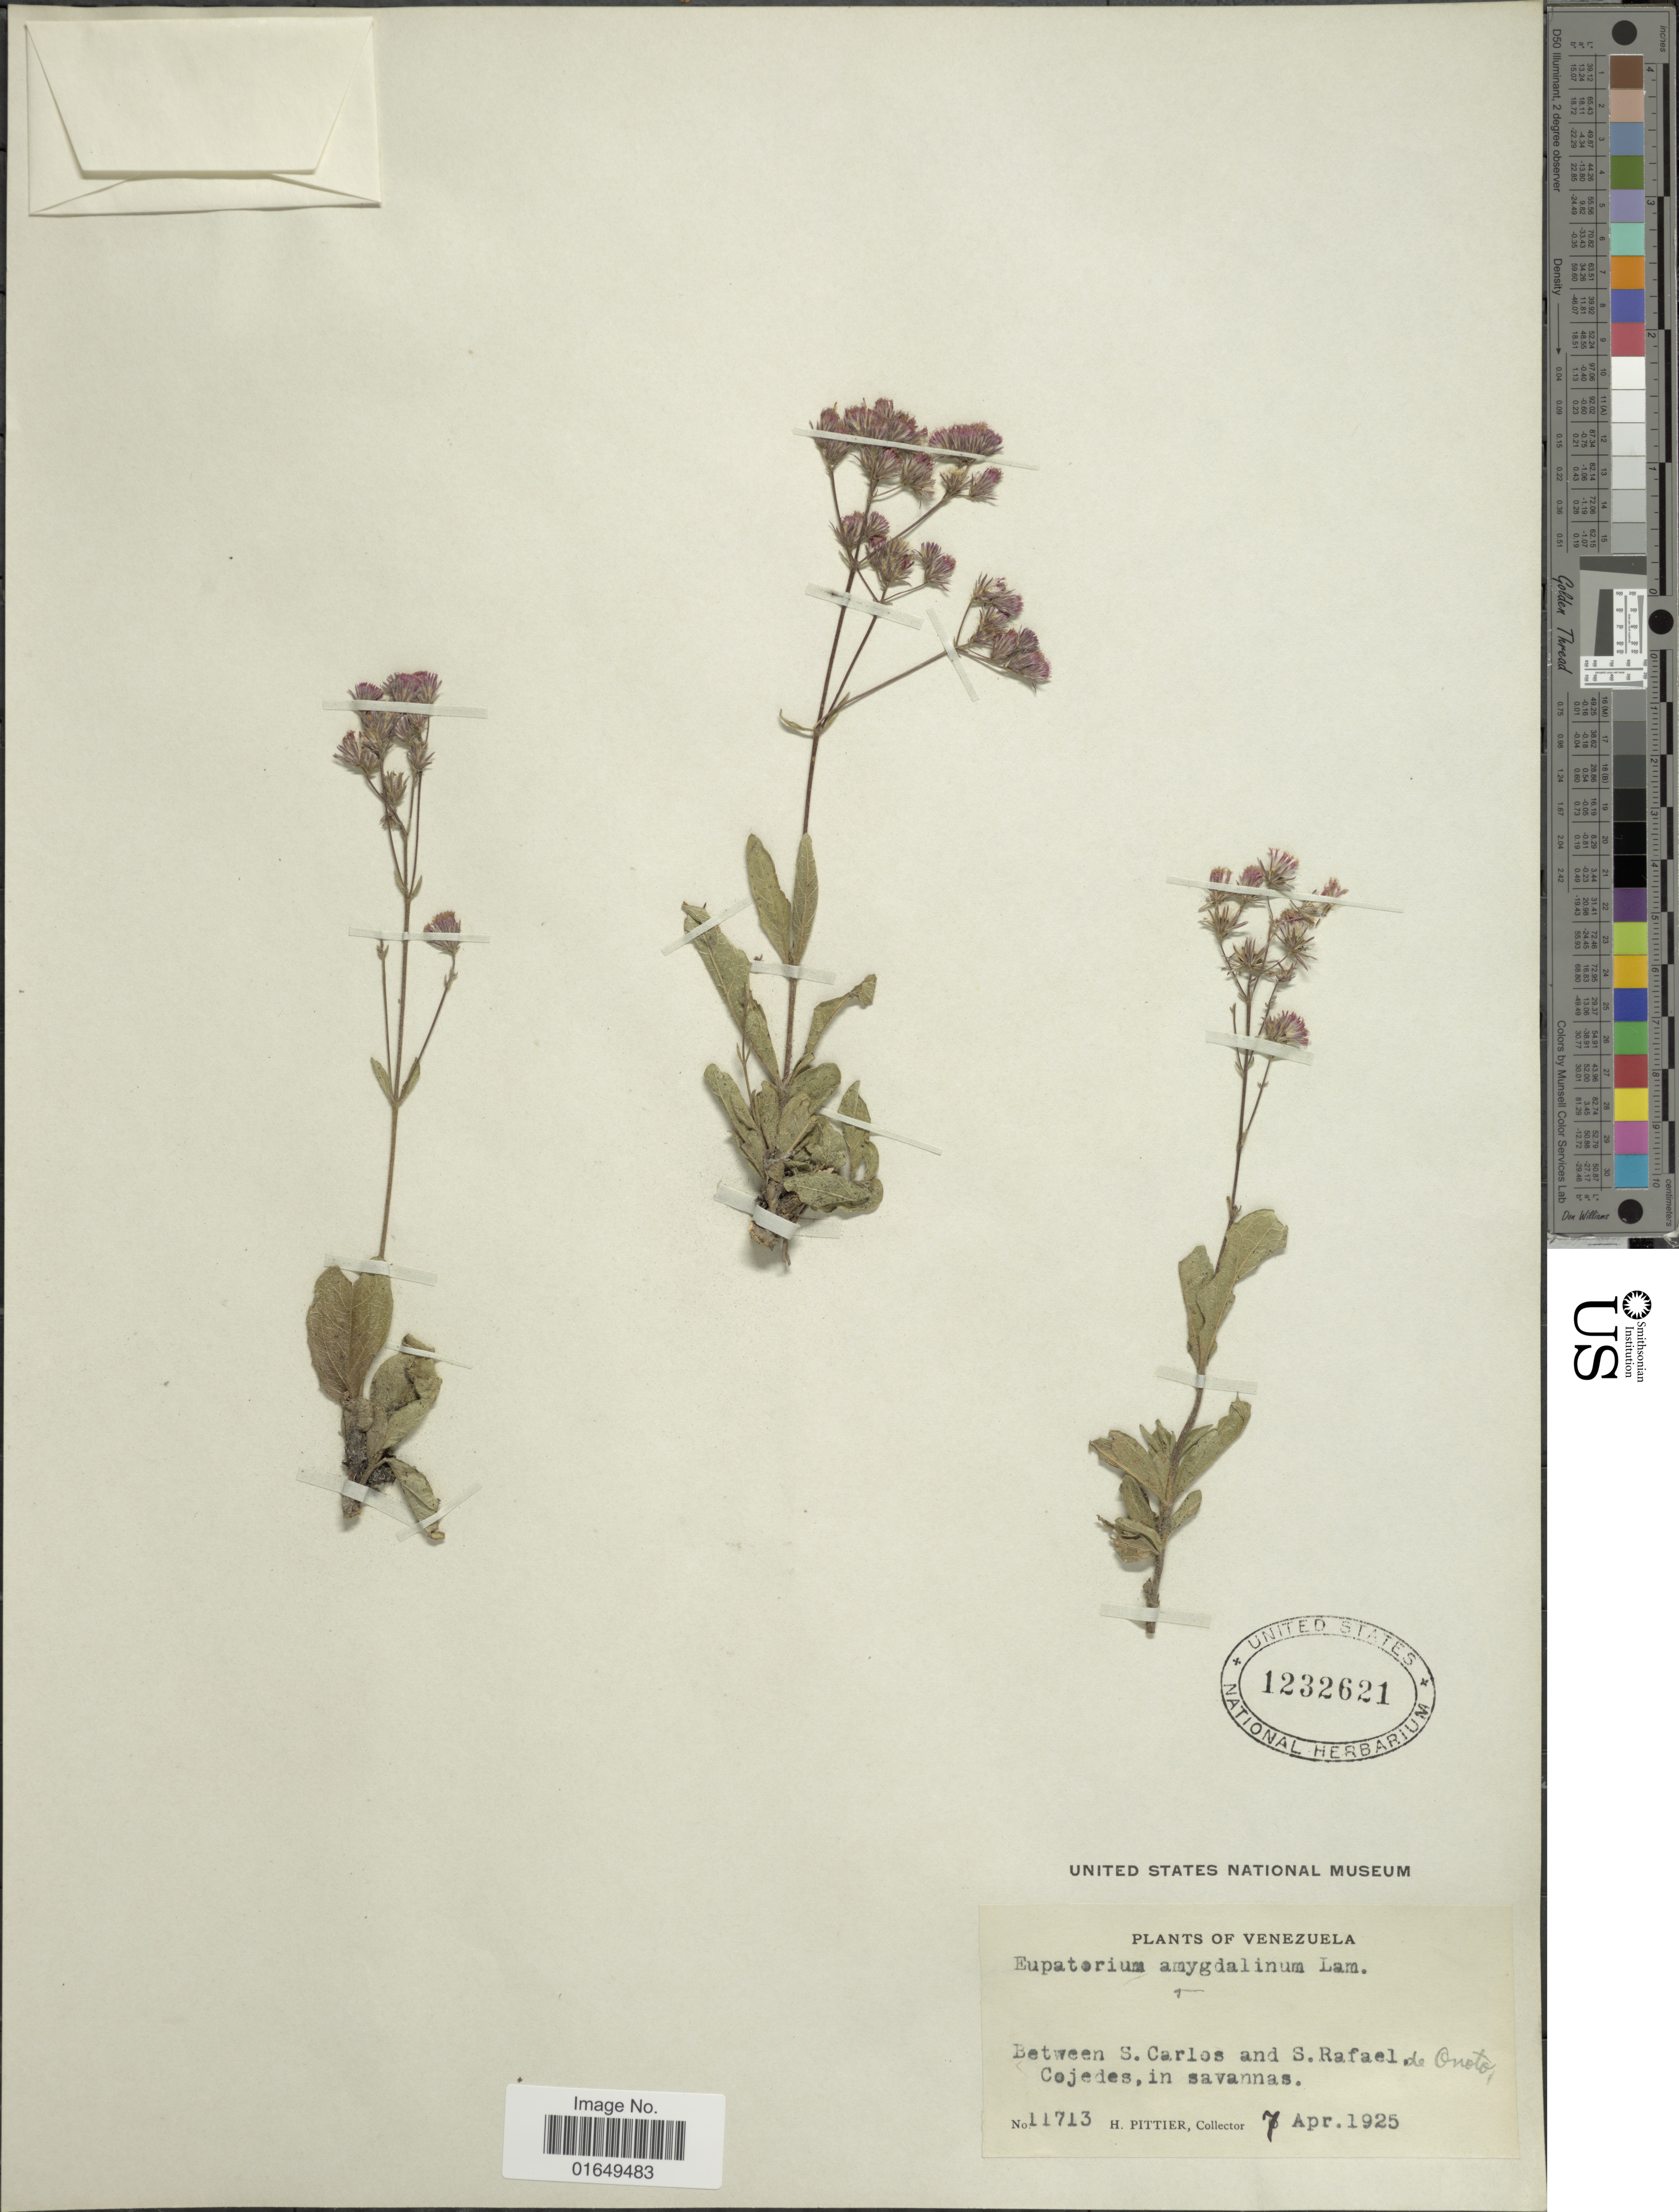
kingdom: Plantae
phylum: Tracheophyta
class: Magnoliopsida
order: Asterales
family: Asteraceae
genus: Ayapana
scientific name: Ayapana amygdalina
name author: (Lam.) R.M. King & H. Rob.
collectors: H. F. Pittier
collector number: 11713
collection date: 1925-04-07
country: Venezuela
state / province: Cojedes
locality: Between S. Carlos and S. Rafael de onoto, in savannas.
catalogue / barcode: US 1232621